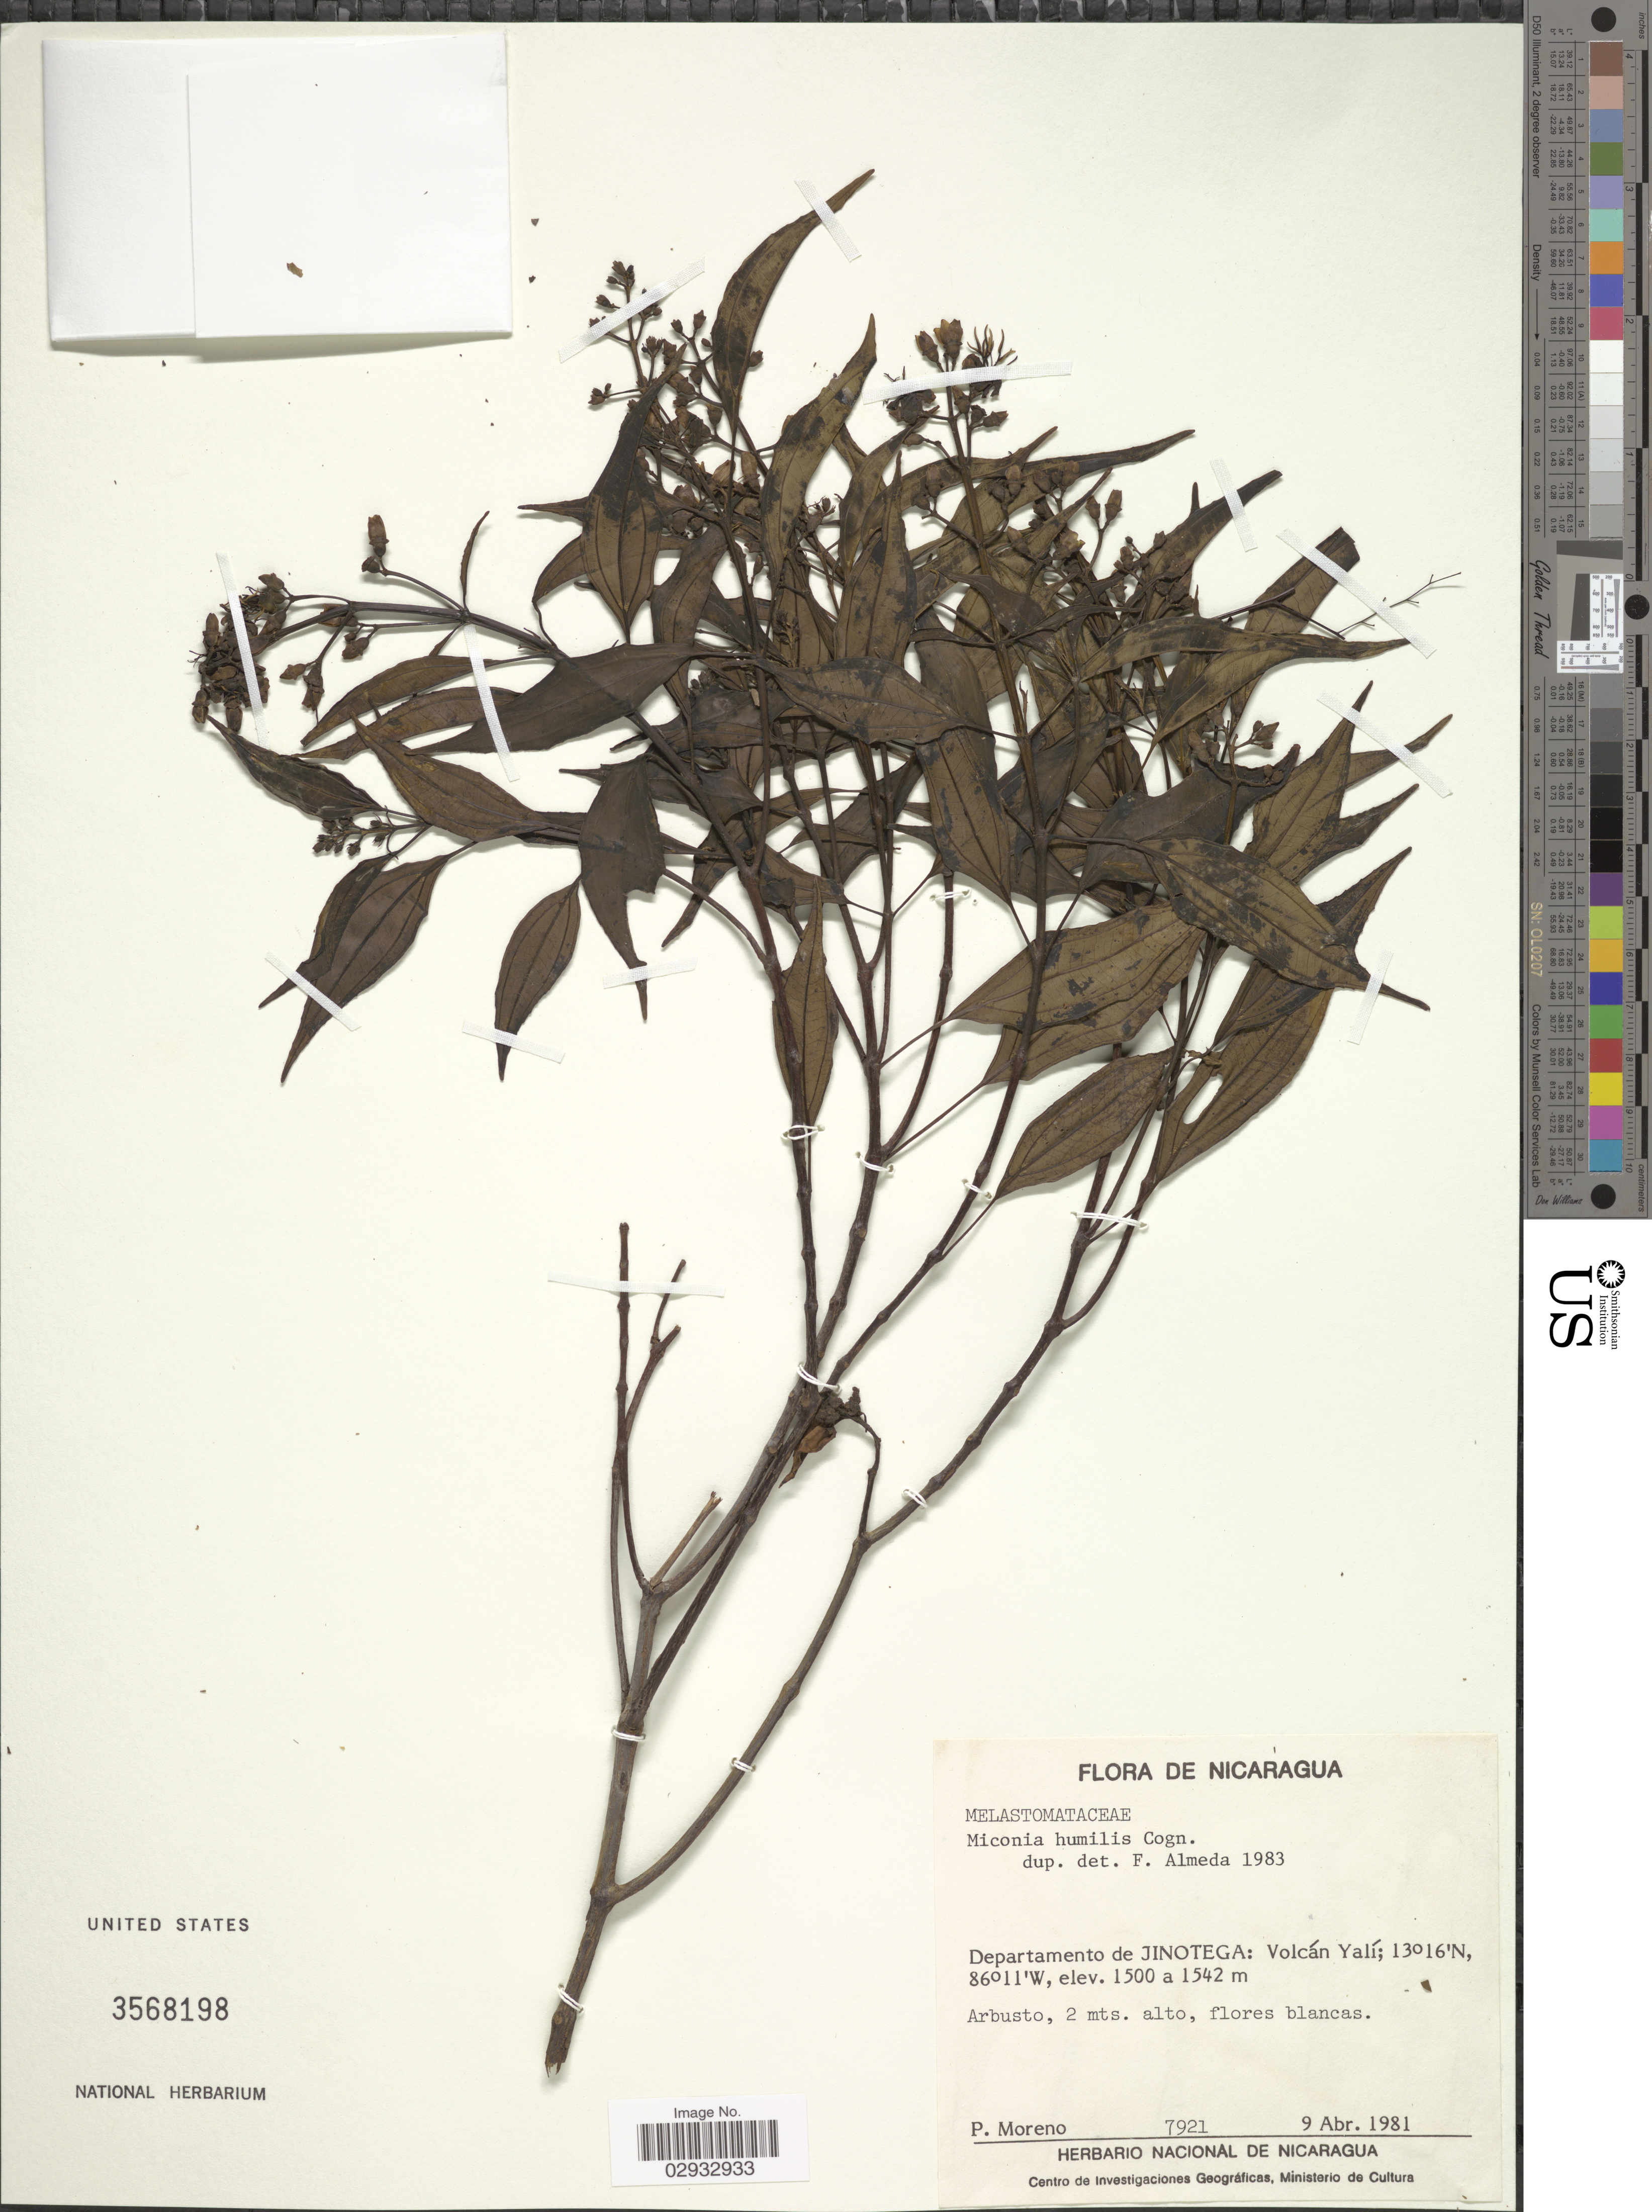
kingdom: Plantae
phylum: Tracheophyta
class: Magnoliopsida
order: Myrtales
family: Melastomataceae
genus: Miconia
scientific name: Miconia humilis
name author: Cogn.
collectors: P. Moreno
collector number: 7921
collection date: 1981-04-09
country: Nicaragua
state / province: Jinotega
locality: Departamento de Jinotega: Volcán Yalí.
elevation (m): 1500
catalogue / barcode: US 3568198